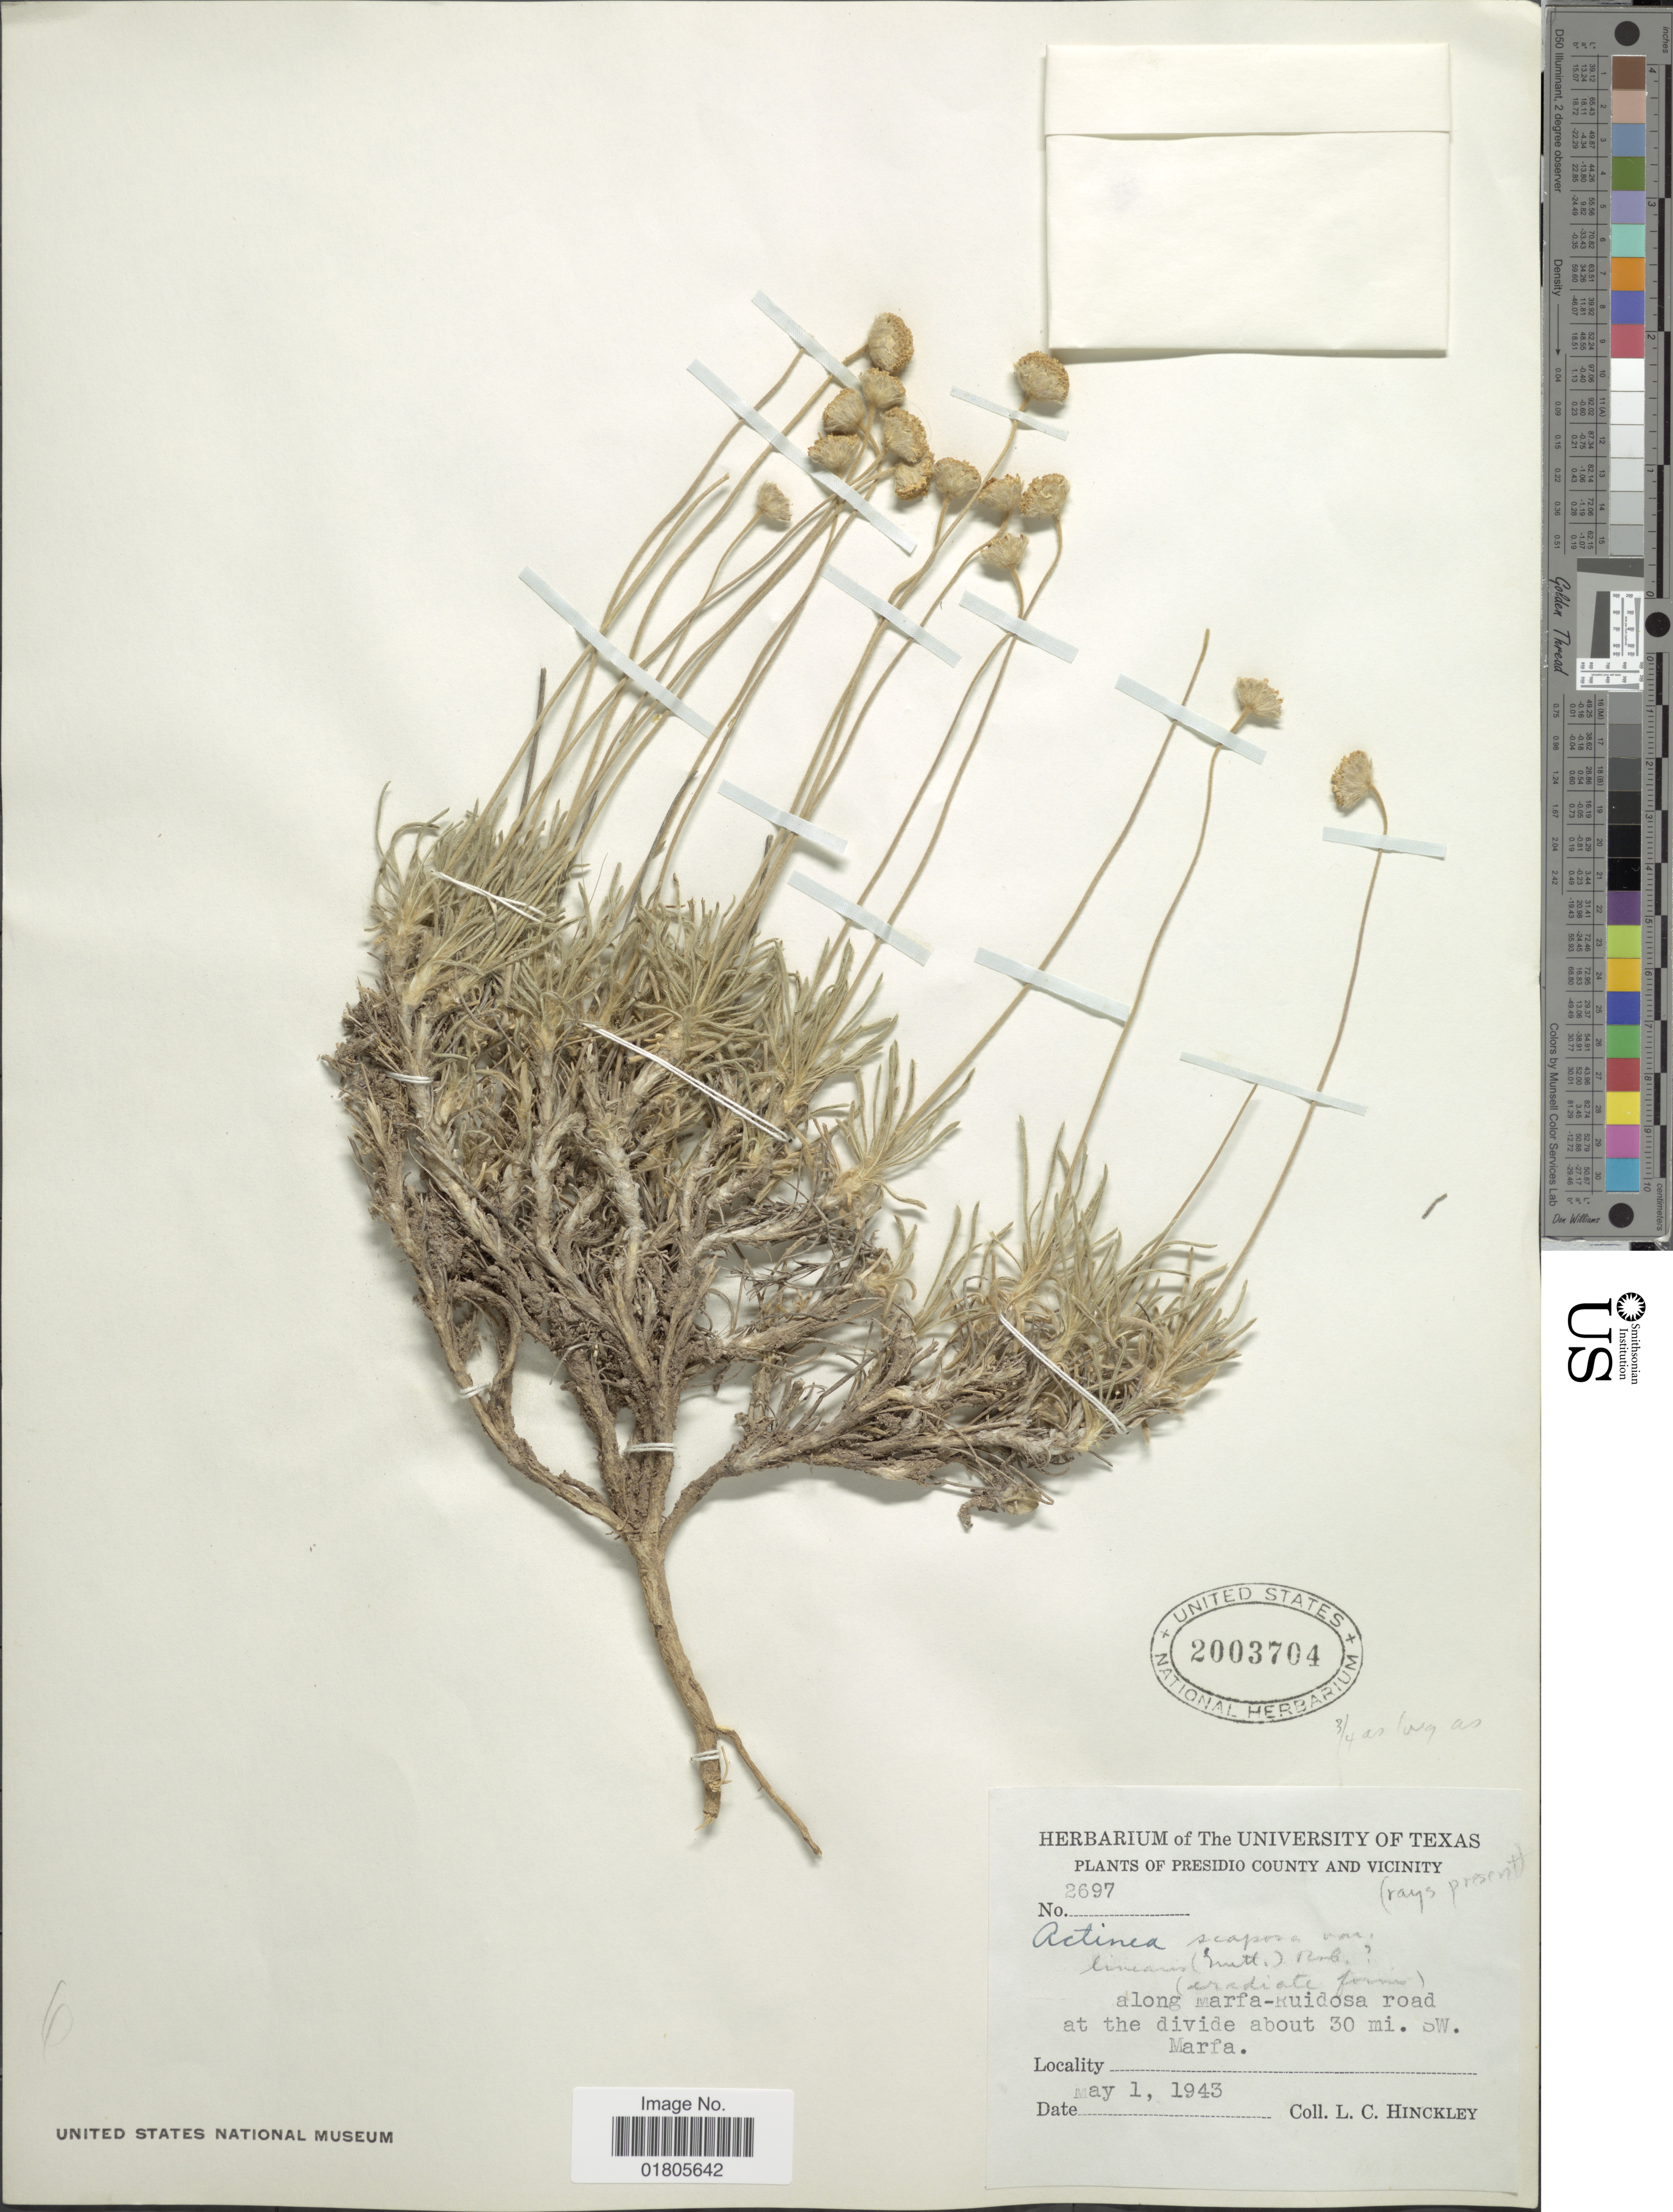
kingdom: Plantae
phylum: Tracheophyta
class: Magnoliopsida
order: Asterales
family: Asteraceae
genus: Actinea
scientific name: Actinea scaposa var. linearis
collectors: L. Hinckley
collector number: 2697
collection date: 1943-05-01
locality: Along Marfa-Ruidosa road, at the divide about 30 mi. SW Marfa. Presidio county and vicinity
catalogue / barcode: US 2003704